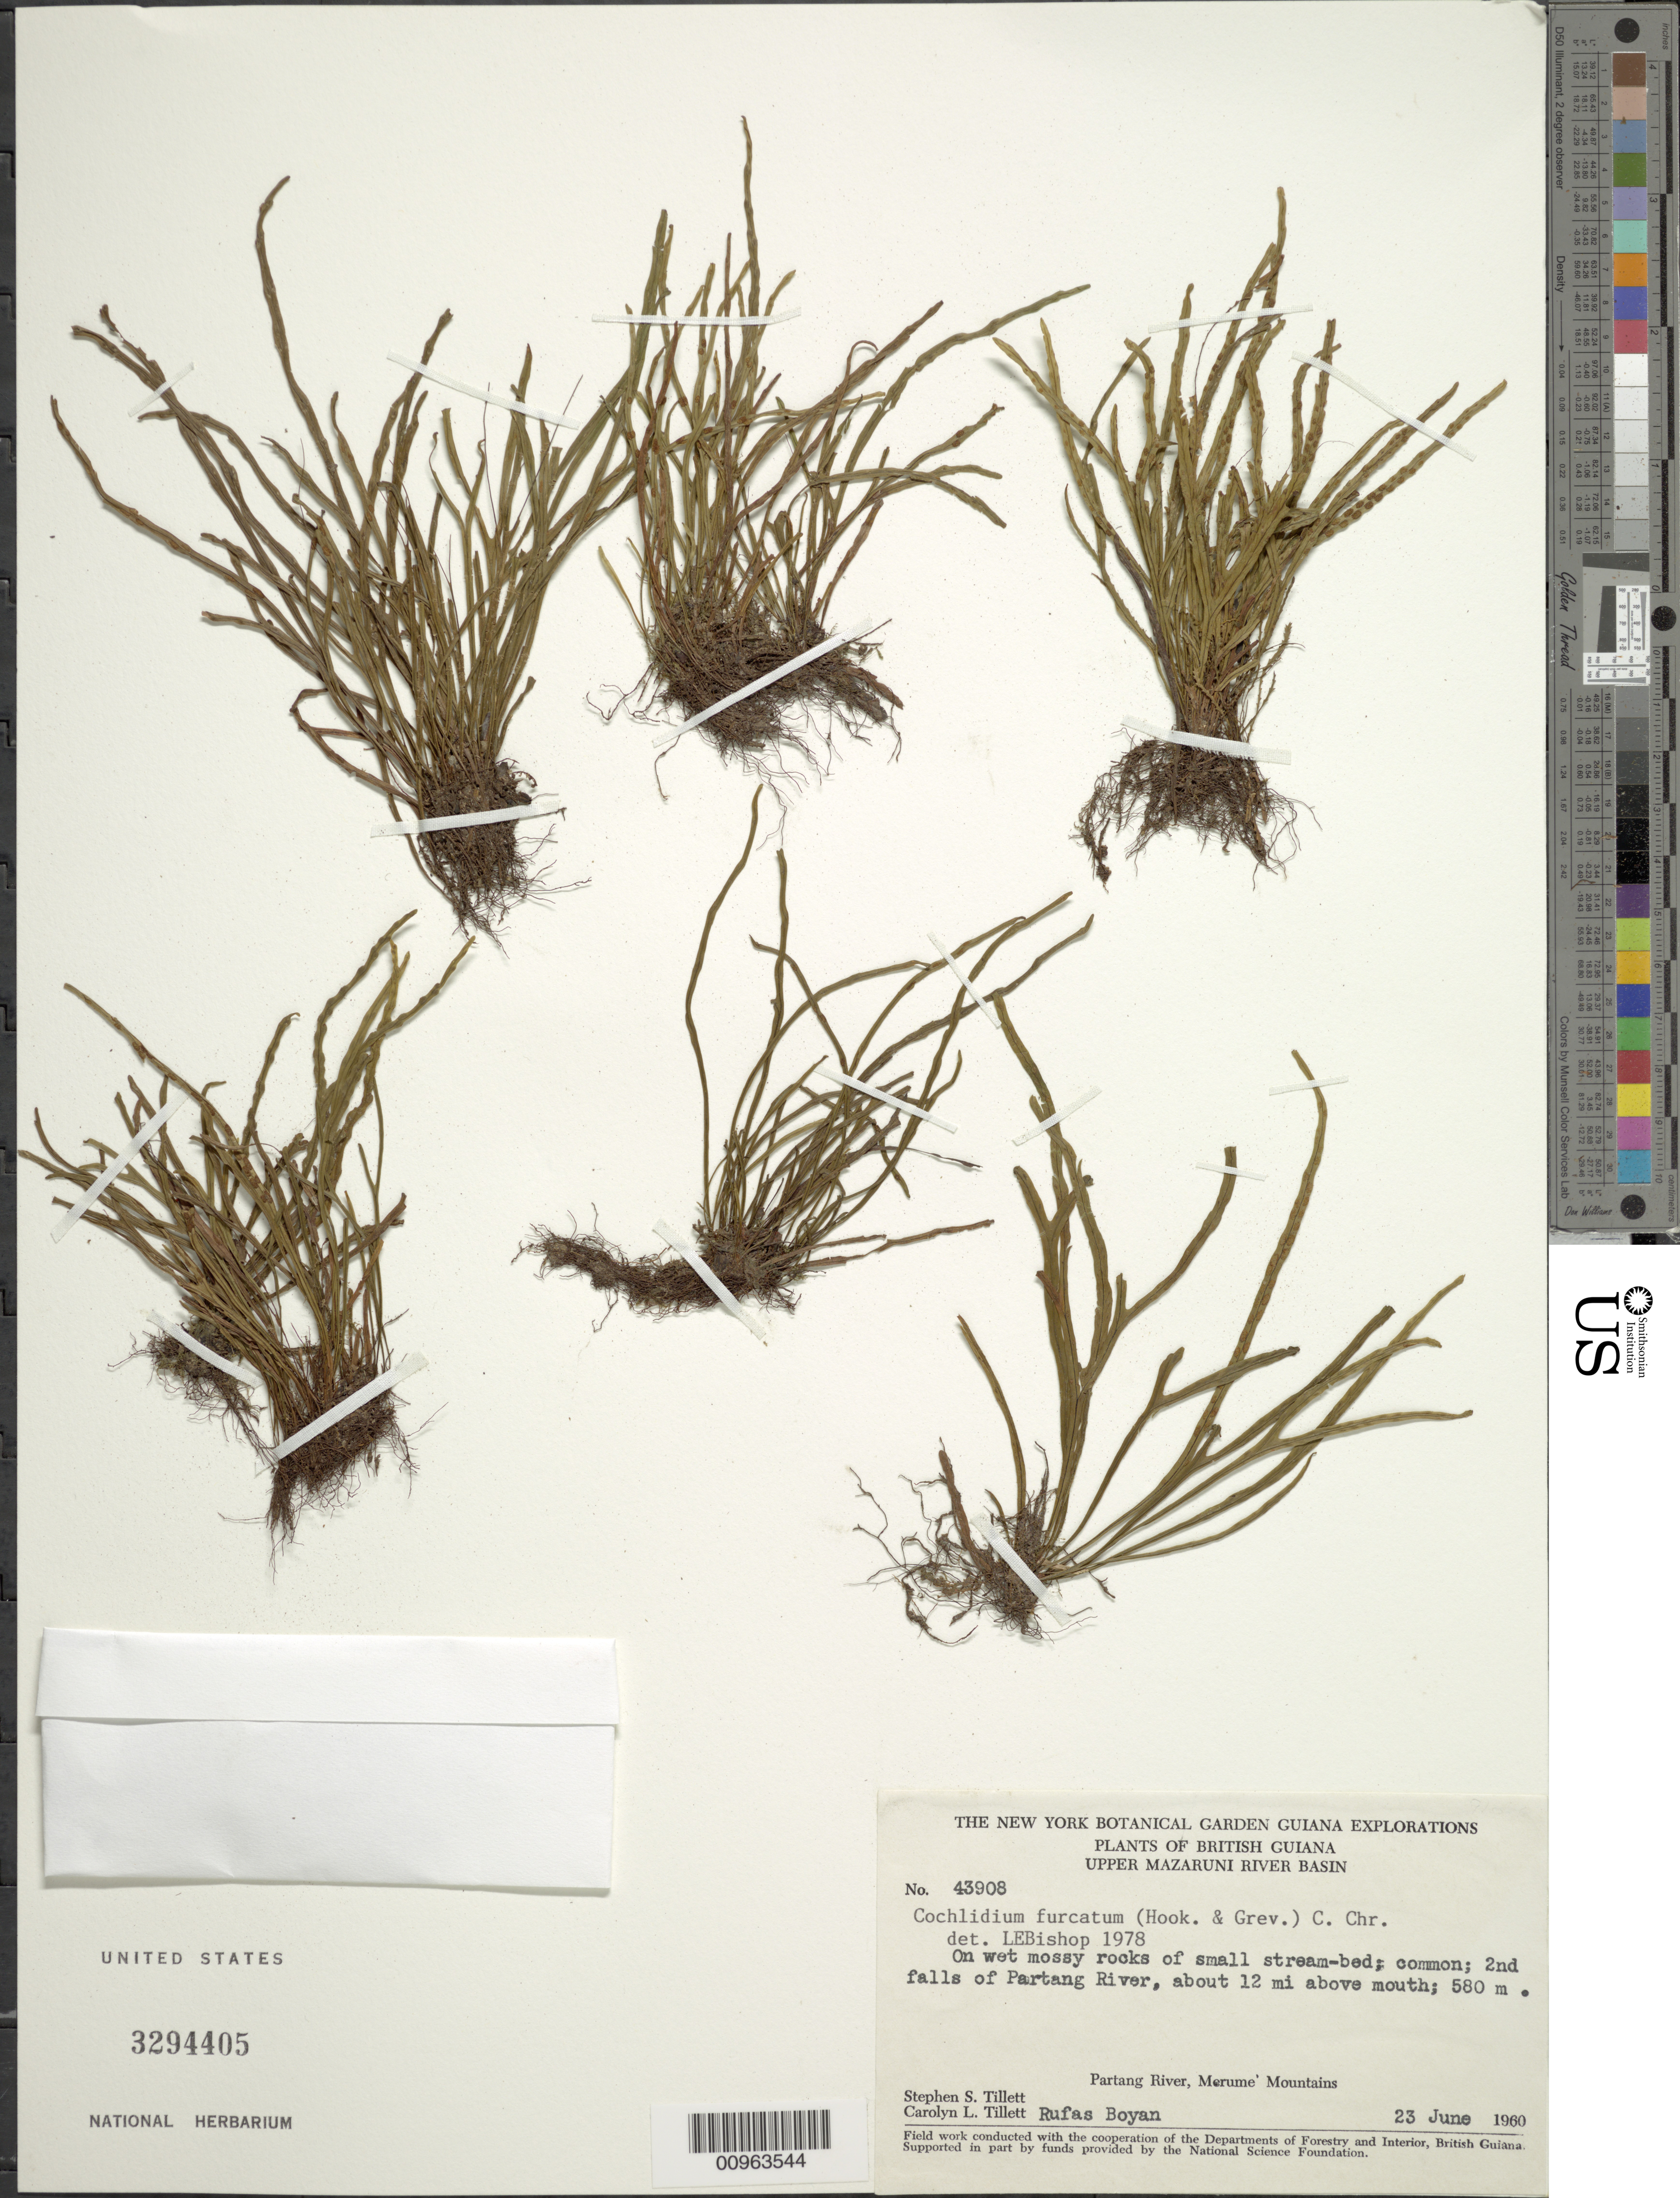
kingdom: Plantae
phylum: Tracheophyta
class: Polypodiopsida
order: Polypodiales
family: Polypodiaceae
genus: Cochlidium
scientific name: Cochlidium furcatum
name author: (Hook. & Grev.) C. Chr.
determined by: Bishop, L. E.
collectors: S. S. Tillett, C. L. Tillett & R. Boyan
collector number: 43908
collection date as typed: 23-Jun-60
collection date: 1960-06-23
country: Guyana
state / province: Cuyuni-Mazaruni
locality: Upper Mazaruni River Basin, Partang River, Merume Mountains; 2nd falls of Partang River, about 12 mi above mouth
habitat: Wet mossy rocks of small stream-bed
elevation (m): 580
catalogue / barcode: US 3294405